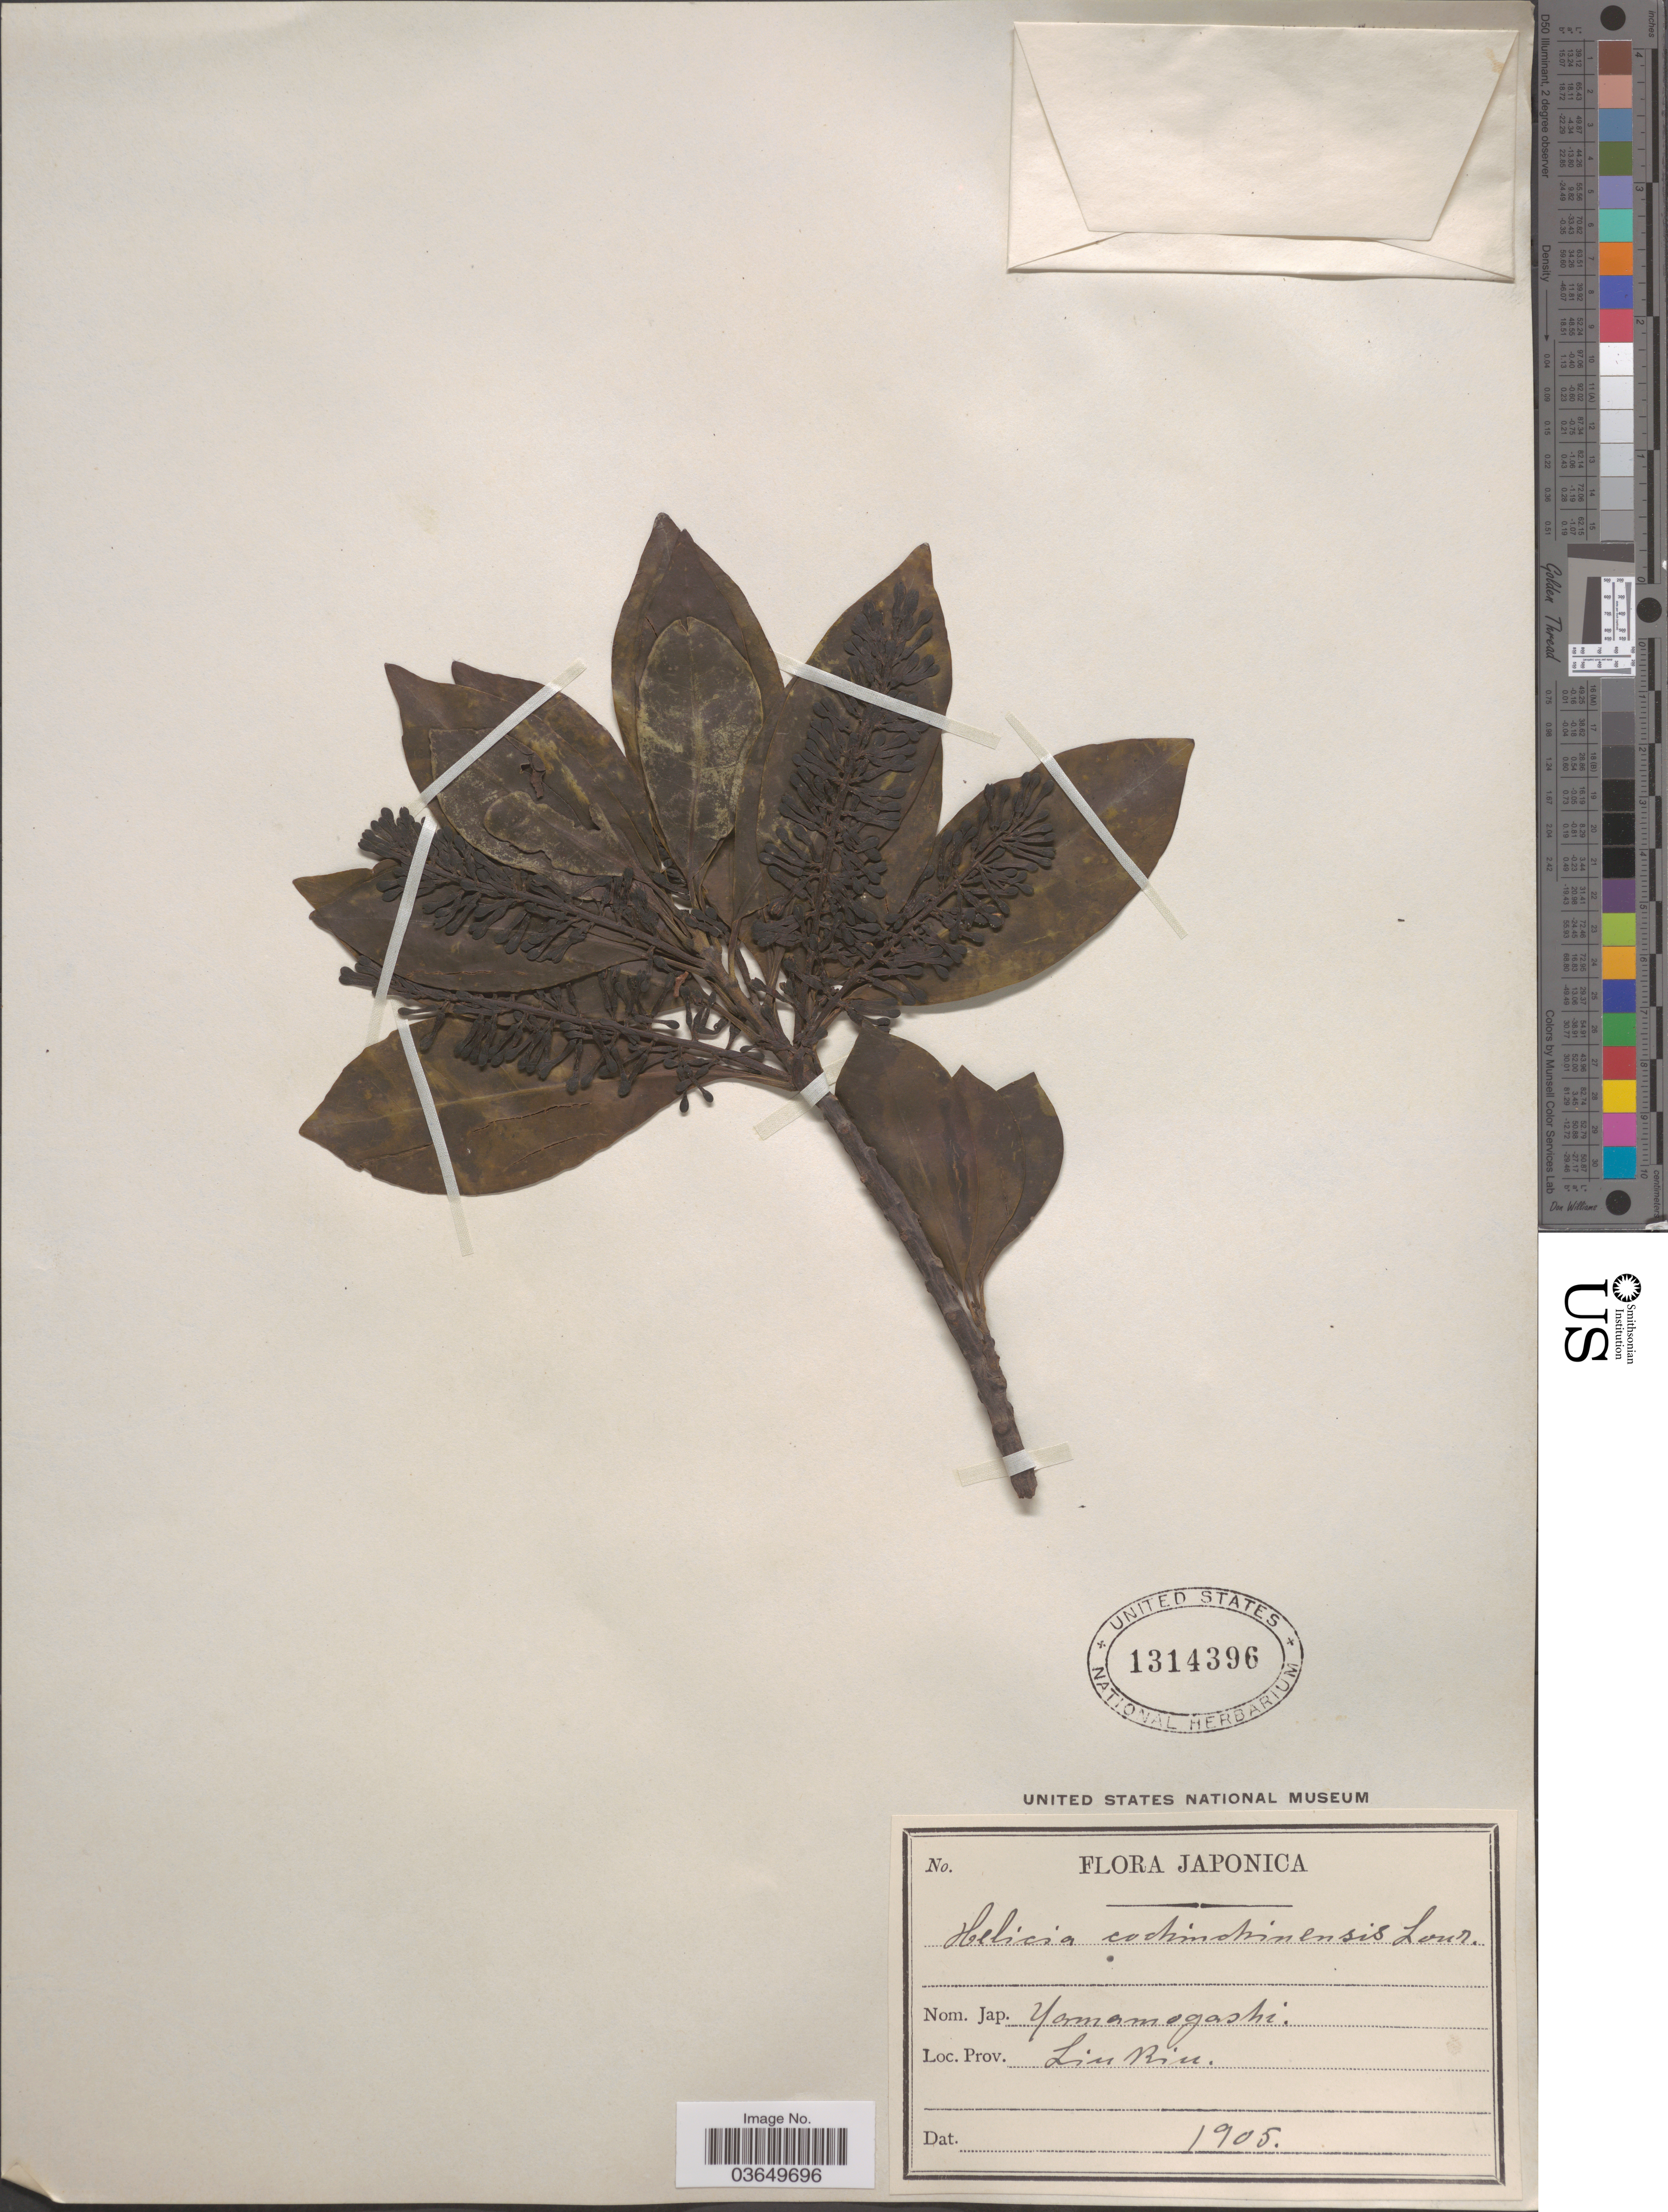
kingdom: Plantae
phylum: Tracheophyta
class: Magnoliopsida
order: Proteales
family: Proteaceae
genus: Helicia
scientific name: Helicia cochinchinensis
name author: Lour.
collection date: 1905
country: Japan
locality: Prov. Liu Kiu.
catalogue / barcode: US 1314396